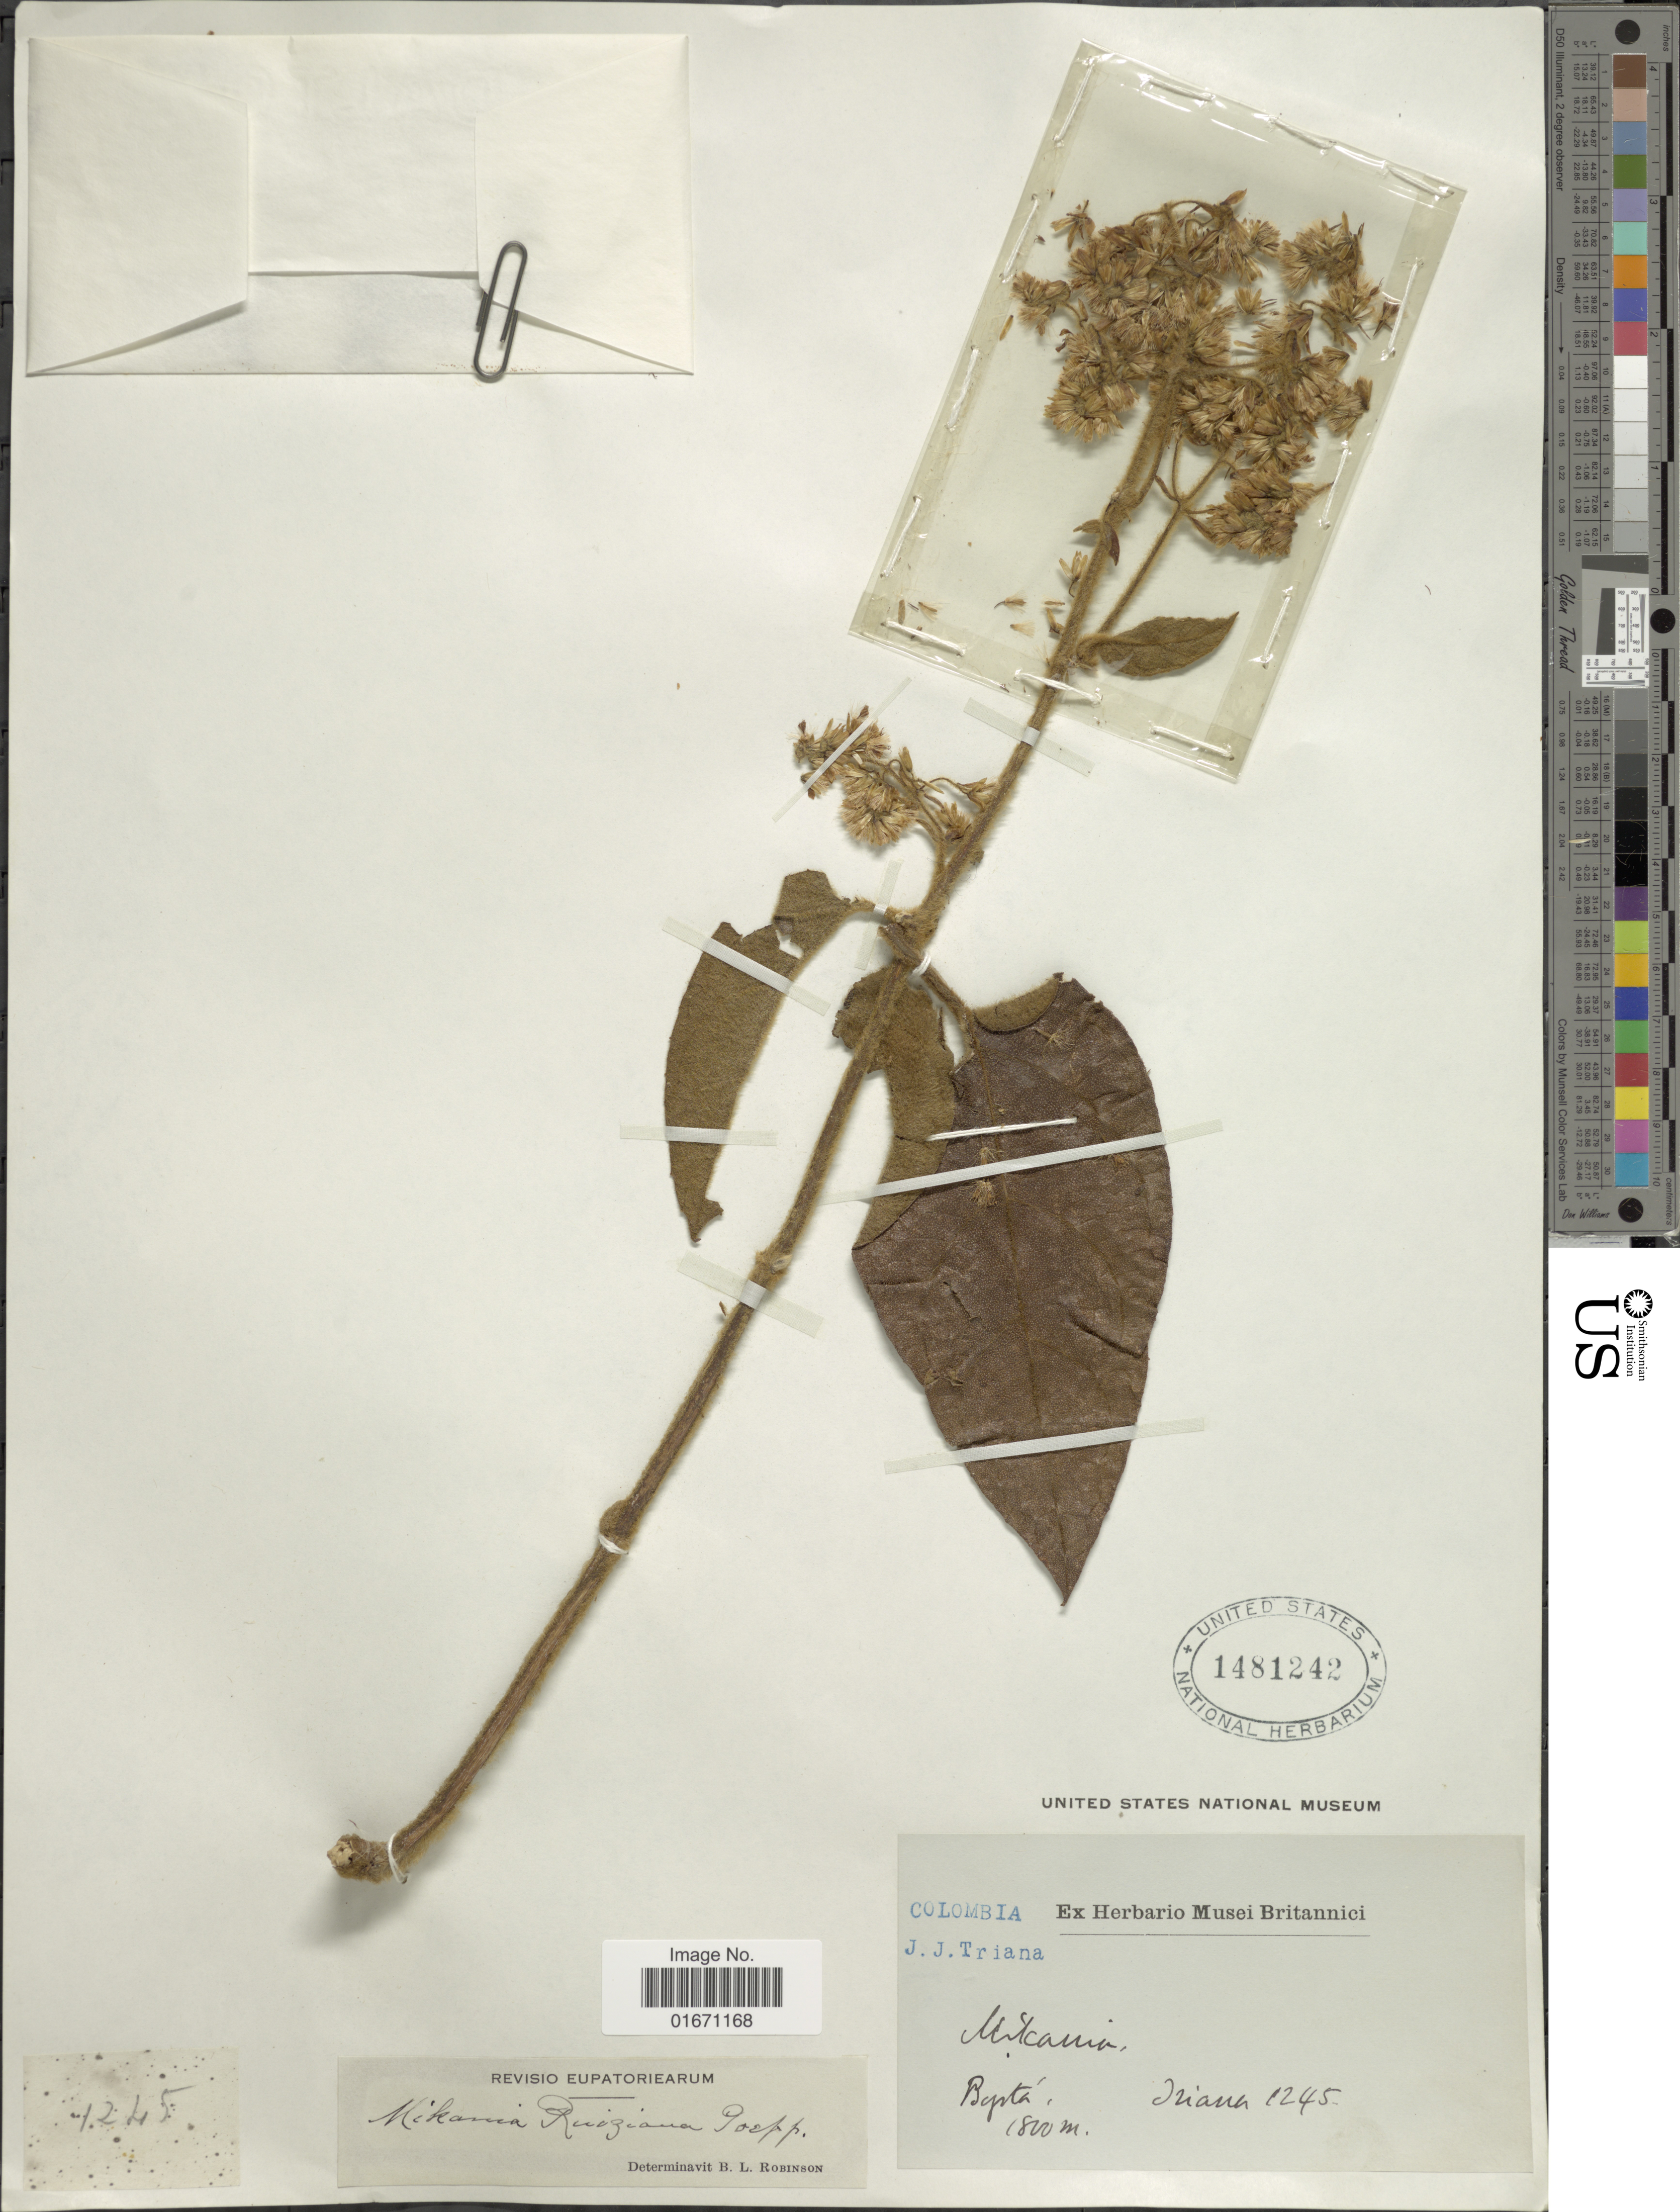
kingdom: Plantae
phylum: Tracheophyta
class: Magnoliopsida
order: Asterales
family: Asteraceae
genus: Mikania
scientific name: Mikania banisteriae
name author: DC.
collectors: J. J. Triana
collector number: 1245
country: Colombia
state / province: Bogota D.C.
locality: Bogota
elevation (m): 1800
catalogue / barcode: US 1481242